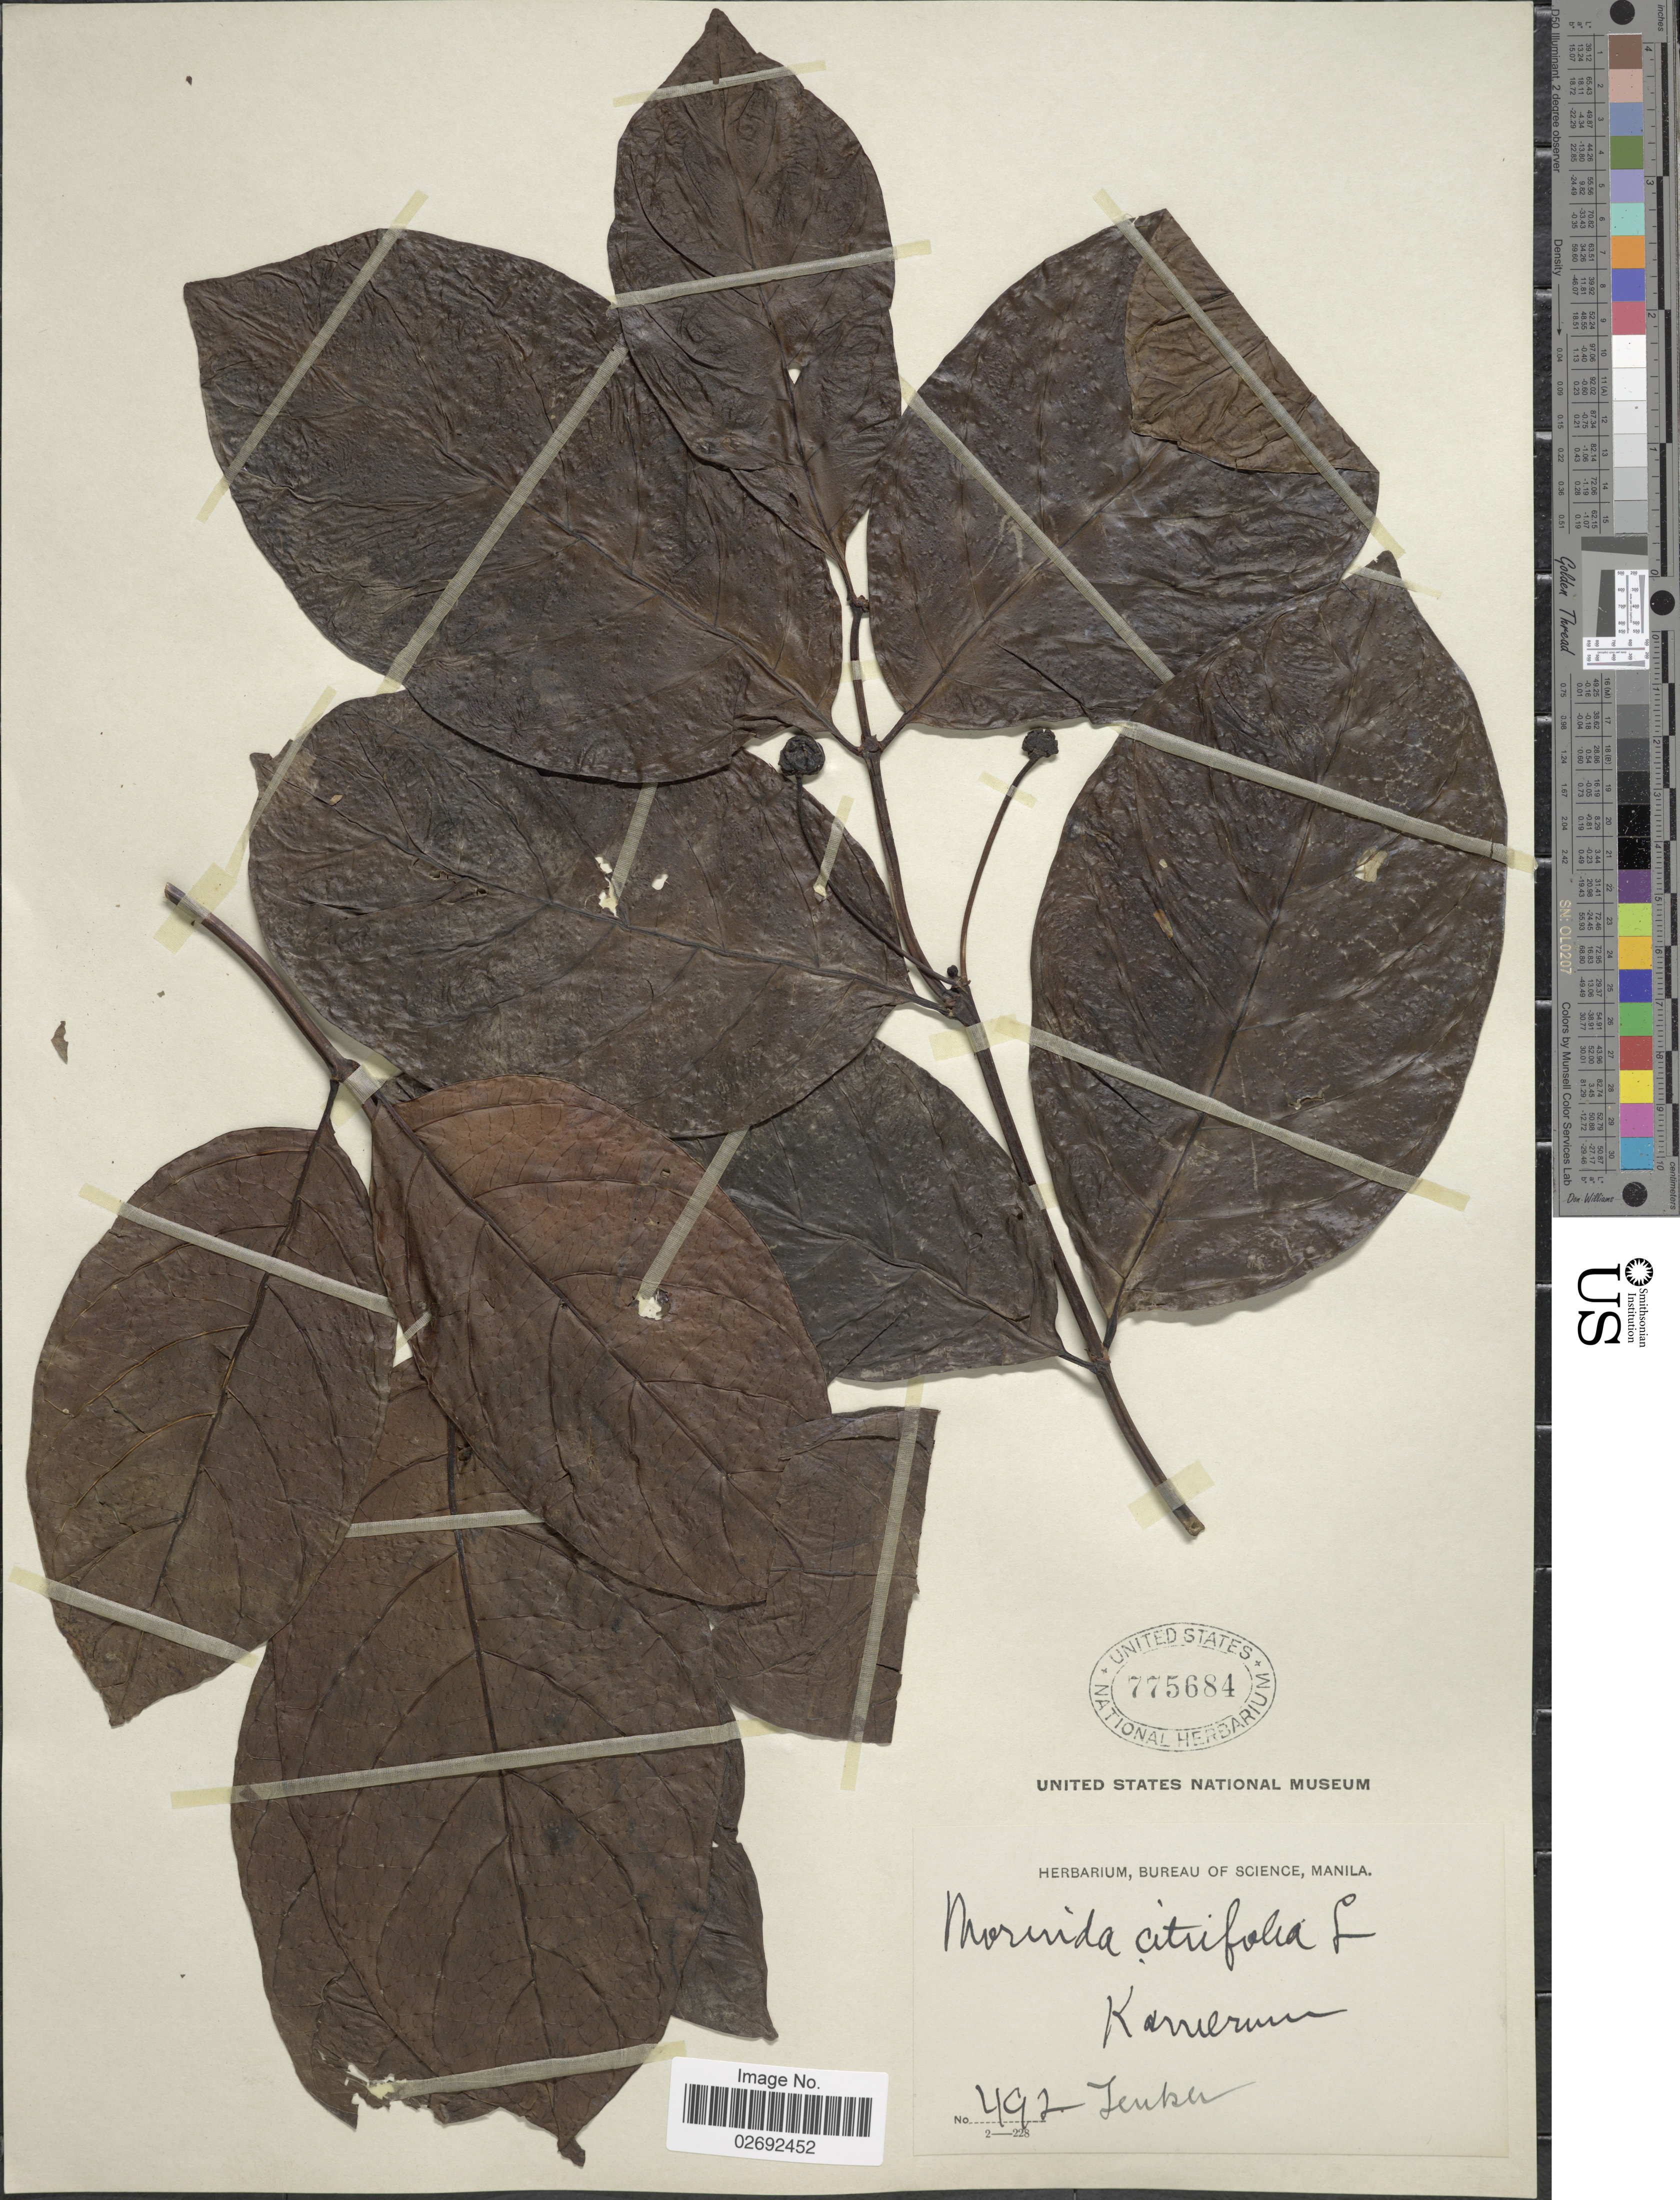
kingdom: Plantae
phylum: Tracheophyta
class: Magnoliopsida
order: Gentianales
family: Rubiaceae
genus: Morinda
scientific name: Morinda citrifolia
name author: L.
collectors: G. A. Zenker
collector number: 492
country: Cameroon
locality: Kamerun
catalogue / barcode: US 775684